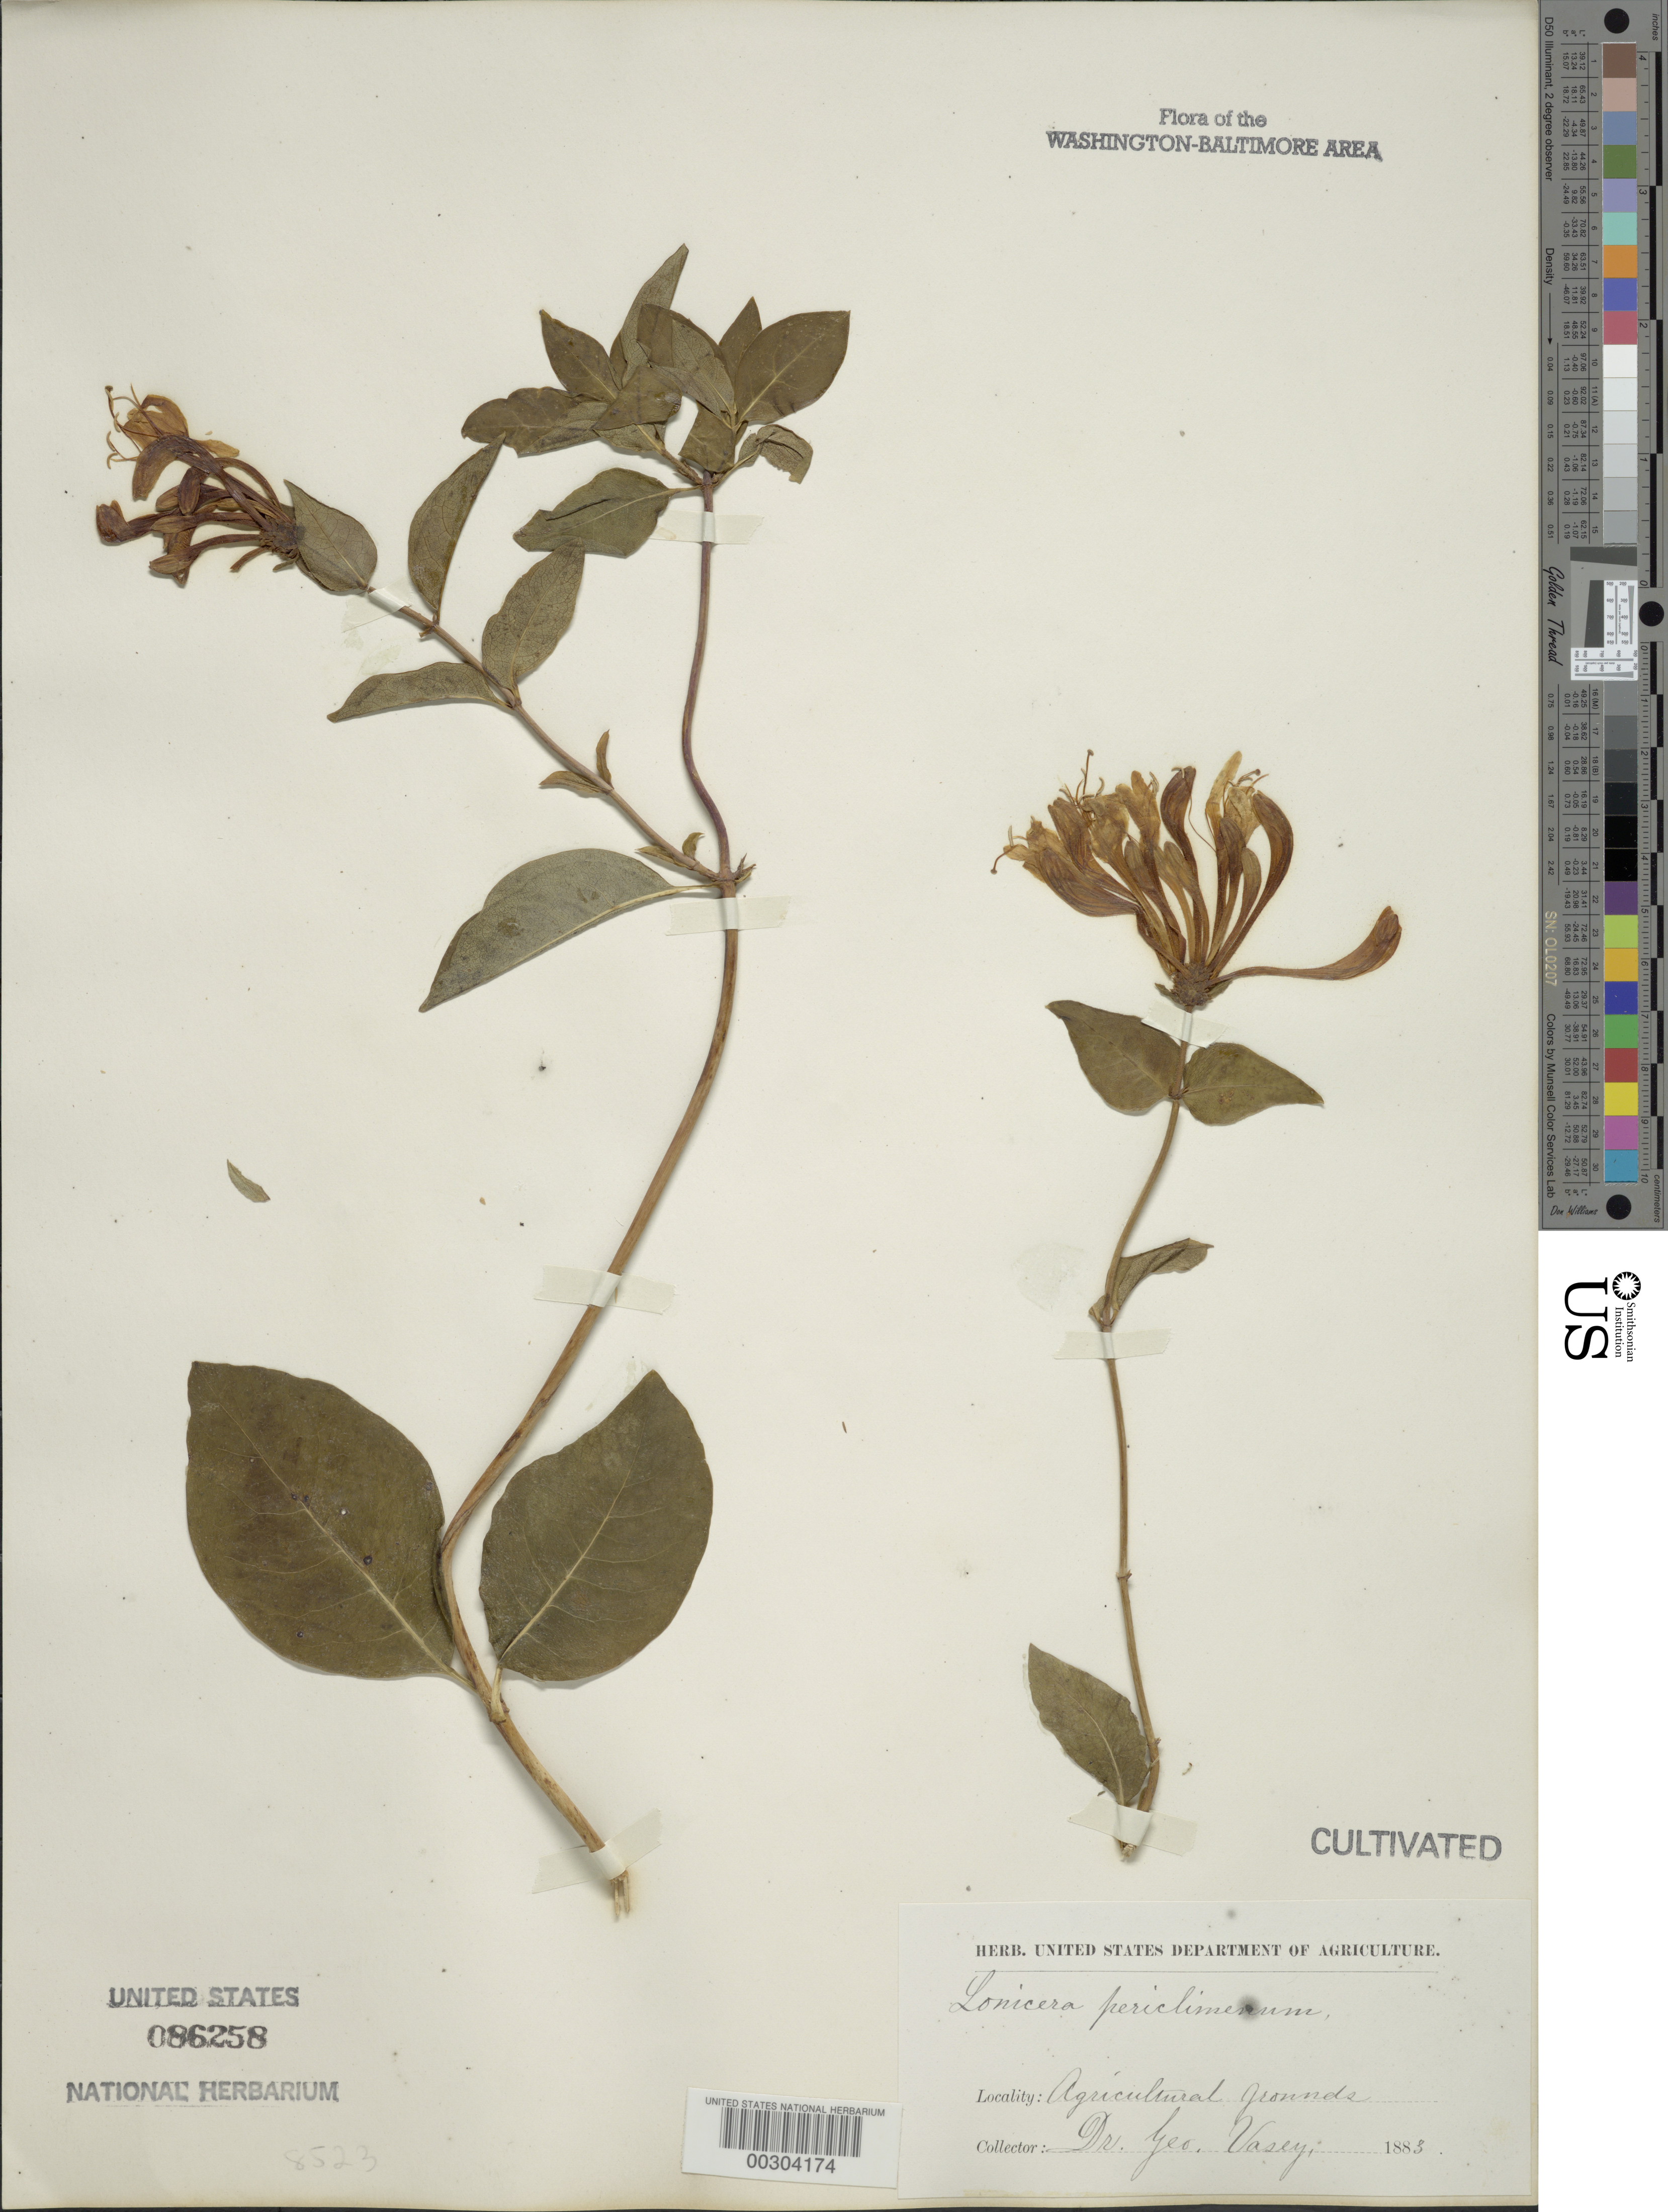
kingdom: Plantae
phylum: Tracheophyta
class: Magnoliopsida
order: Dipsacales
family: Caprifoliaceae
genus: Lonicera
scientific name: Lonicera periclymenum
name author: L.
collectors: G. R. Vasey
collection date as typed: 1883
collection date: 1883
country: United States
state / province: District of Columbia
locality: Department of Agriculture grounds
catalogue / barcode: US 86258